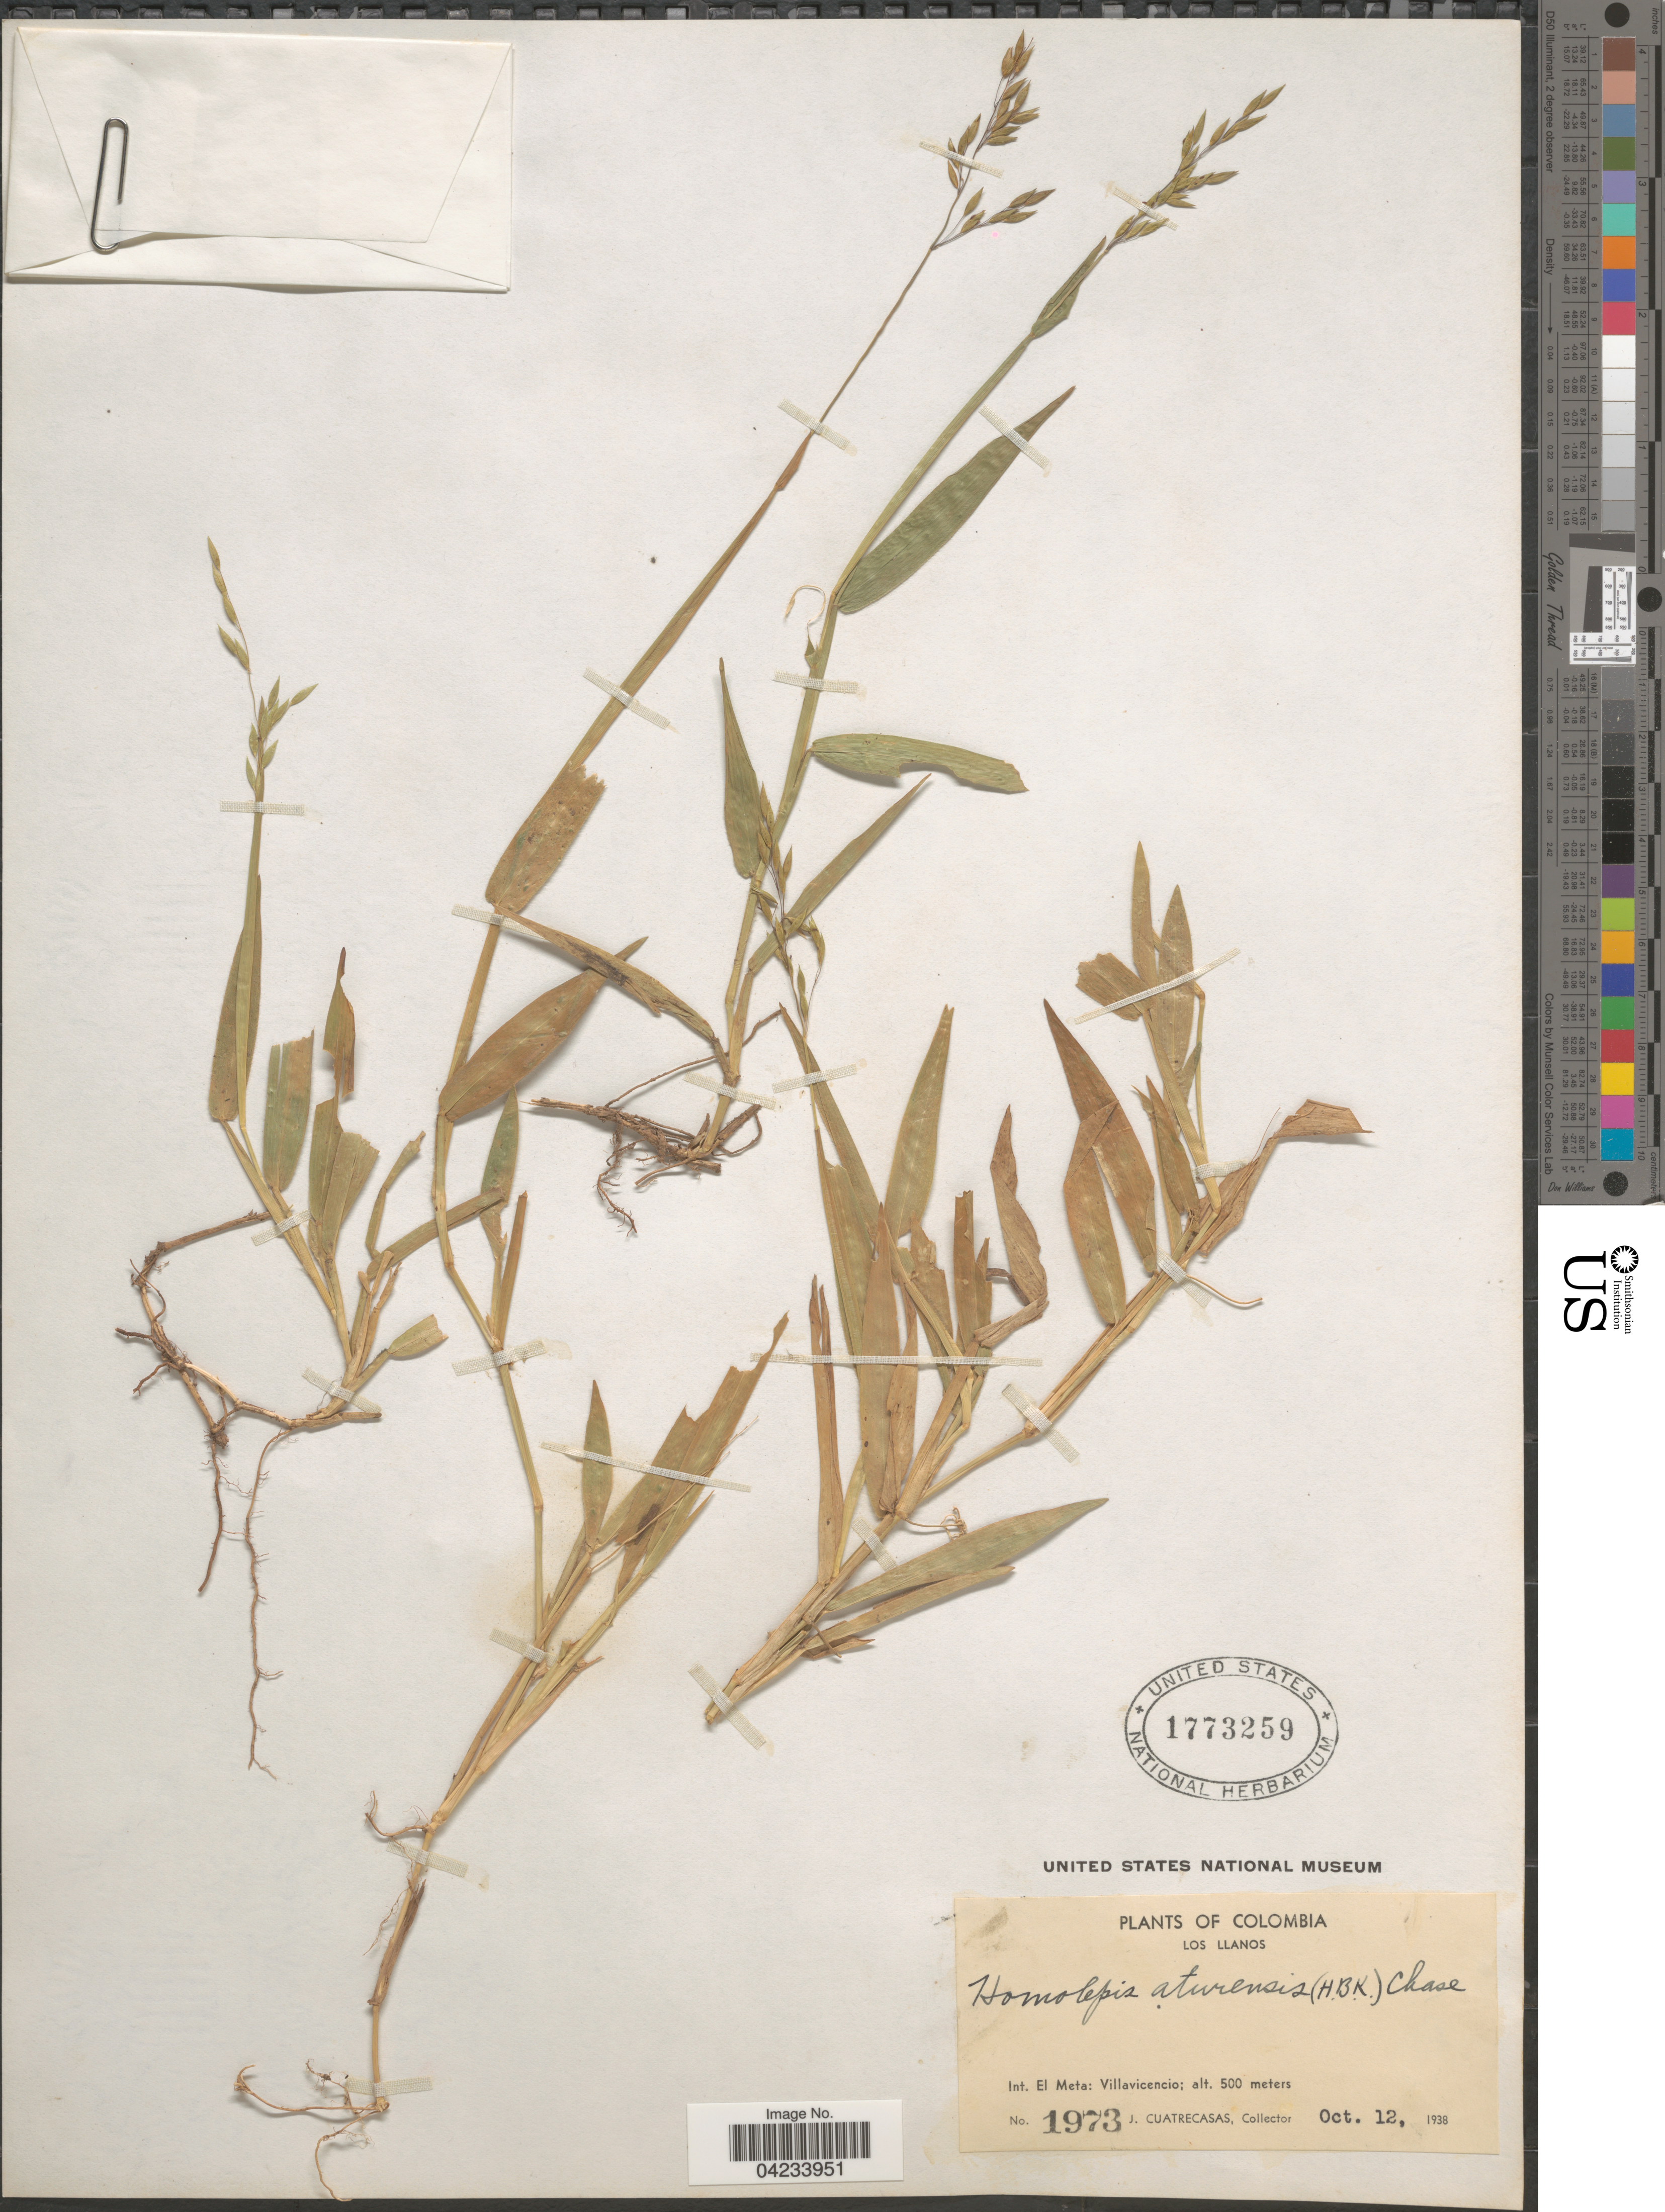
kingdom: Plantae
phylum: Tracheophyta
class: Liliopsida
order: Poales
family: Poaceae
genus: Homolepis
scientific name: Homolepis aturensis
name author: (Kunth) Chase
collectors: J. Cuatrecasas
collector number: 1973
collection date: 1938-10-12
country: Colombia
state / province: Meta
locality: Los Llanos. Int. El Meta: Villavicencio.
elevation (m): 500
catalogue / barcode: US 1773259